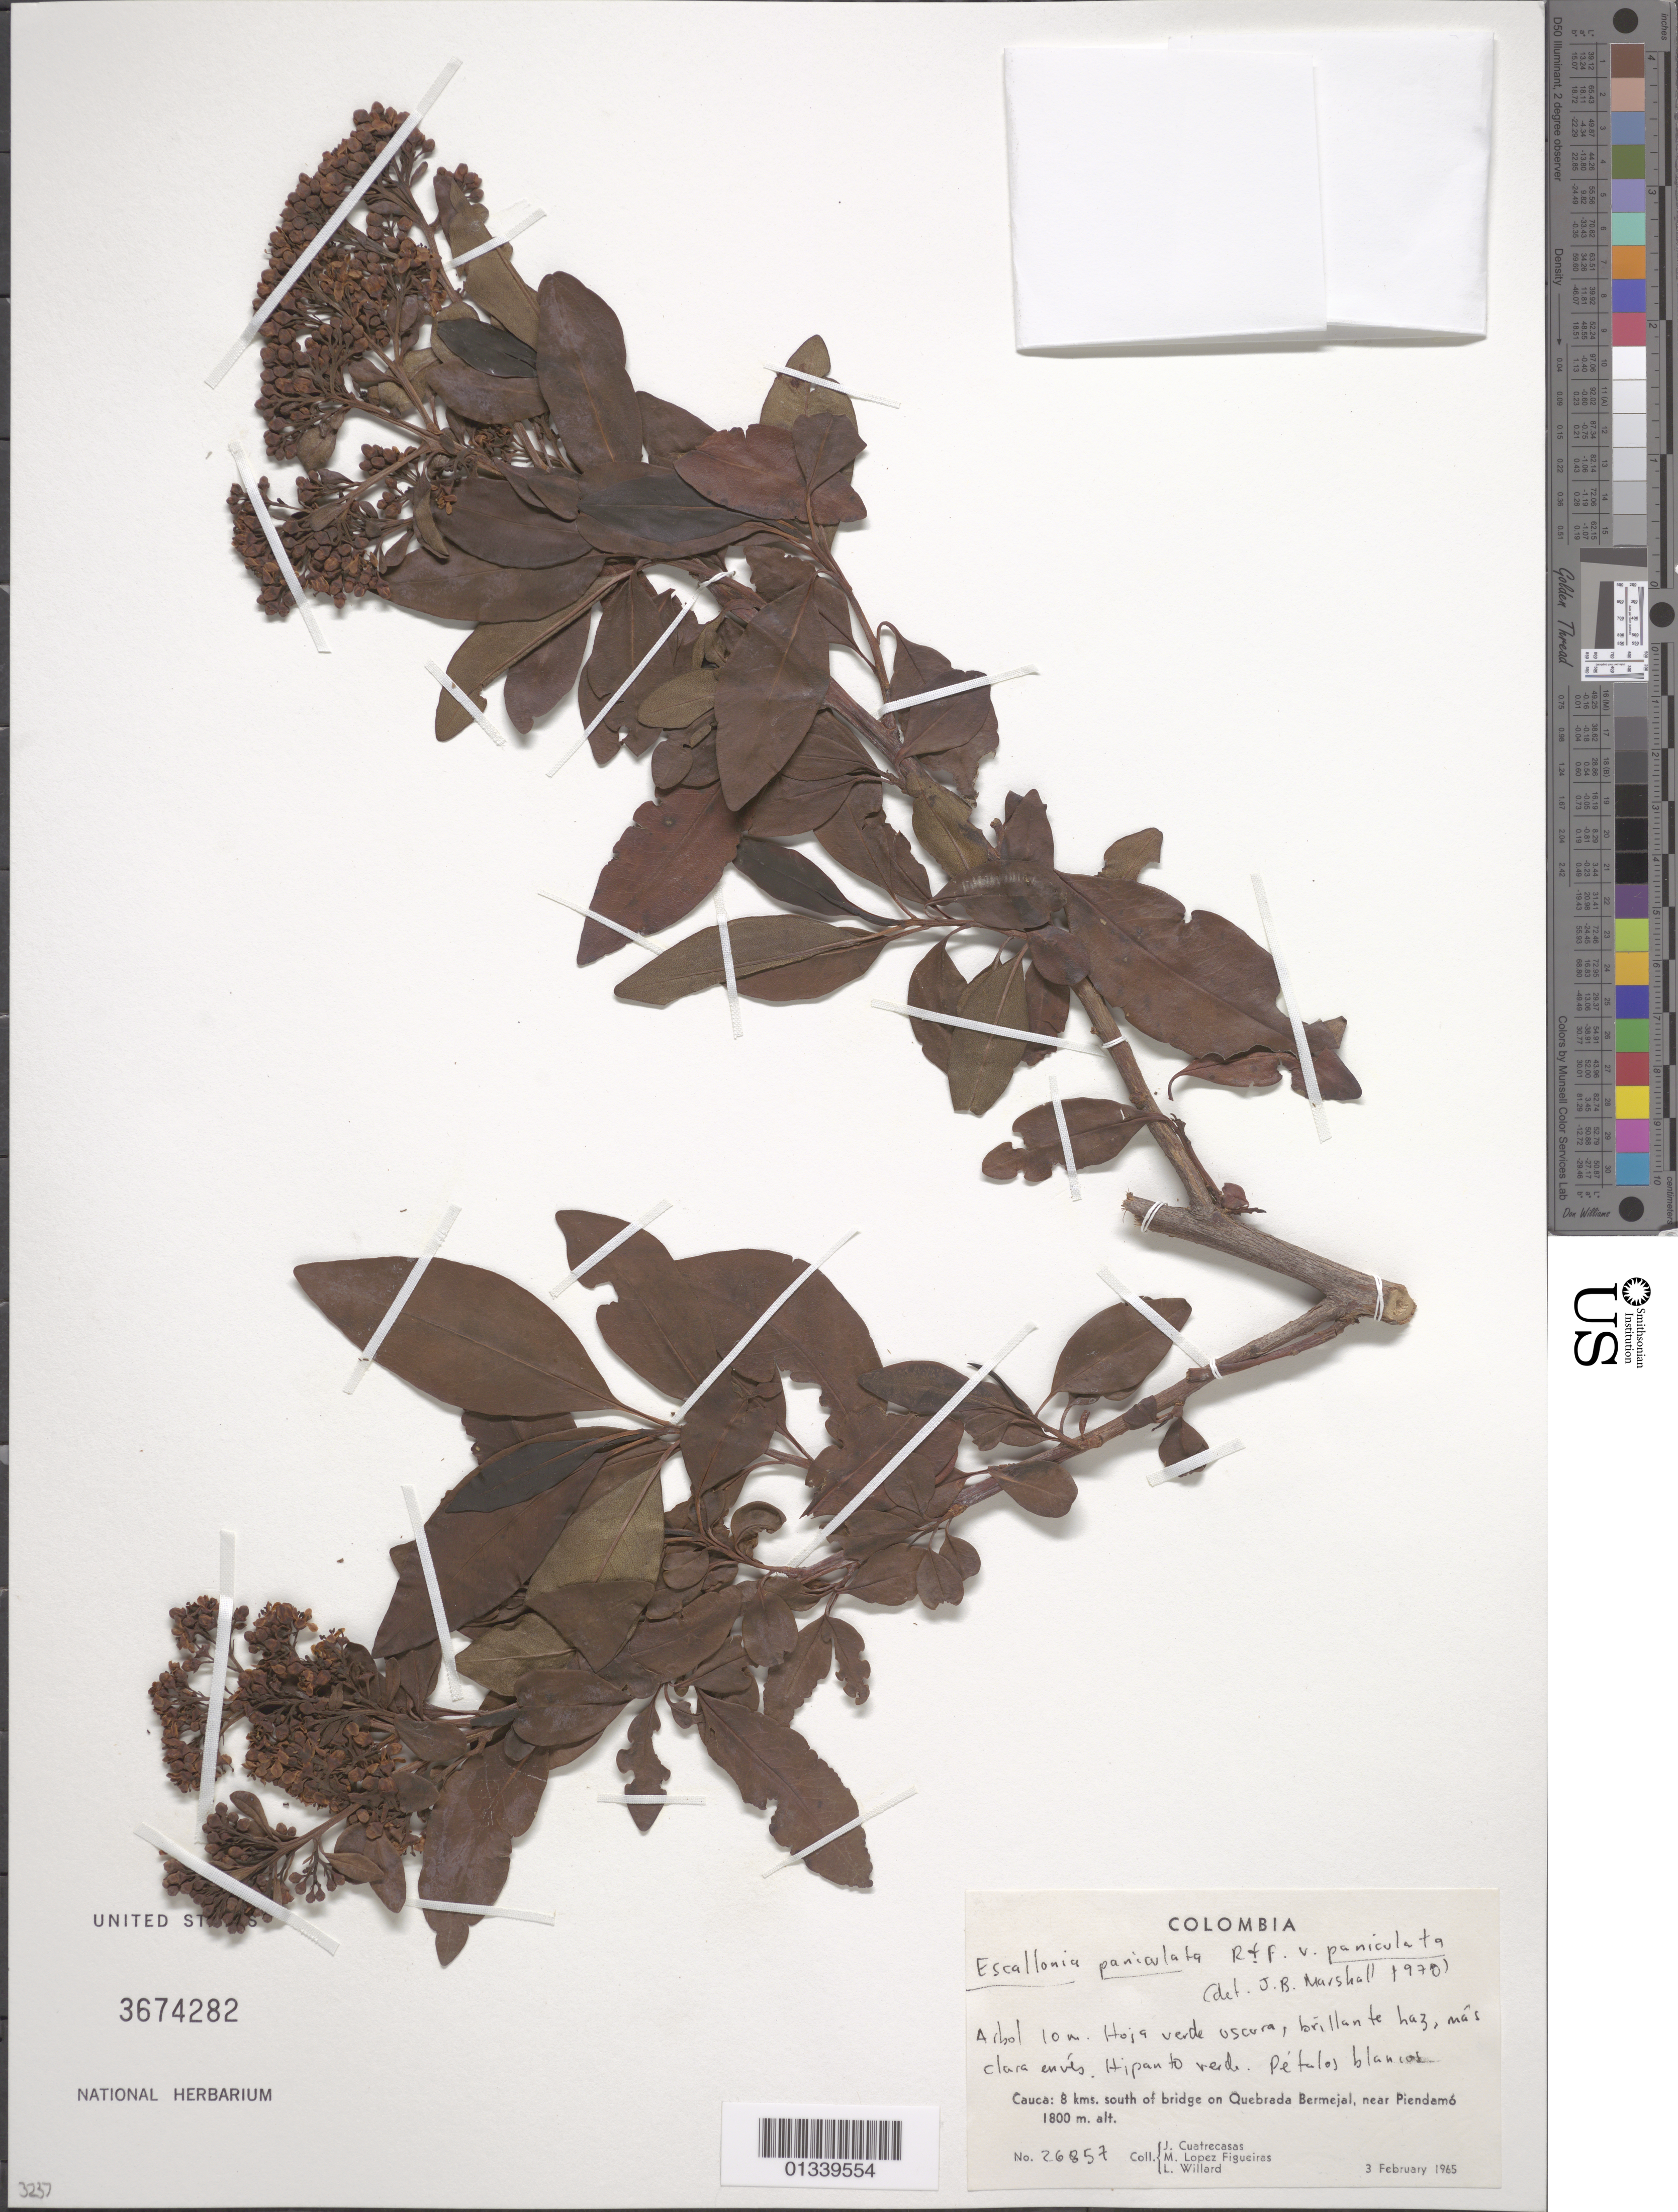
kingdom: Plantae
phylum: Tracheophyta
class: Magnoliopsida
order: Escalloniales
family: Escalloniaceae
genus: Escallonia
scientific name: Escallonia paniculata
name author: (Ruiz & Pav.) Roem. & Schult.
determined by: Marshall, J. B.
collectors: J. Cuatrecasas, L. Willard & M. López Figueiras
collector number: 26857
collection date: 1965-02-03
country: Colombia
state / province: Cauca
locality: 8kms. S of bridge on Quebrada Bermejal, near Piendamo.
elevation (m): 1800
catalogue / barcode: US 3674282